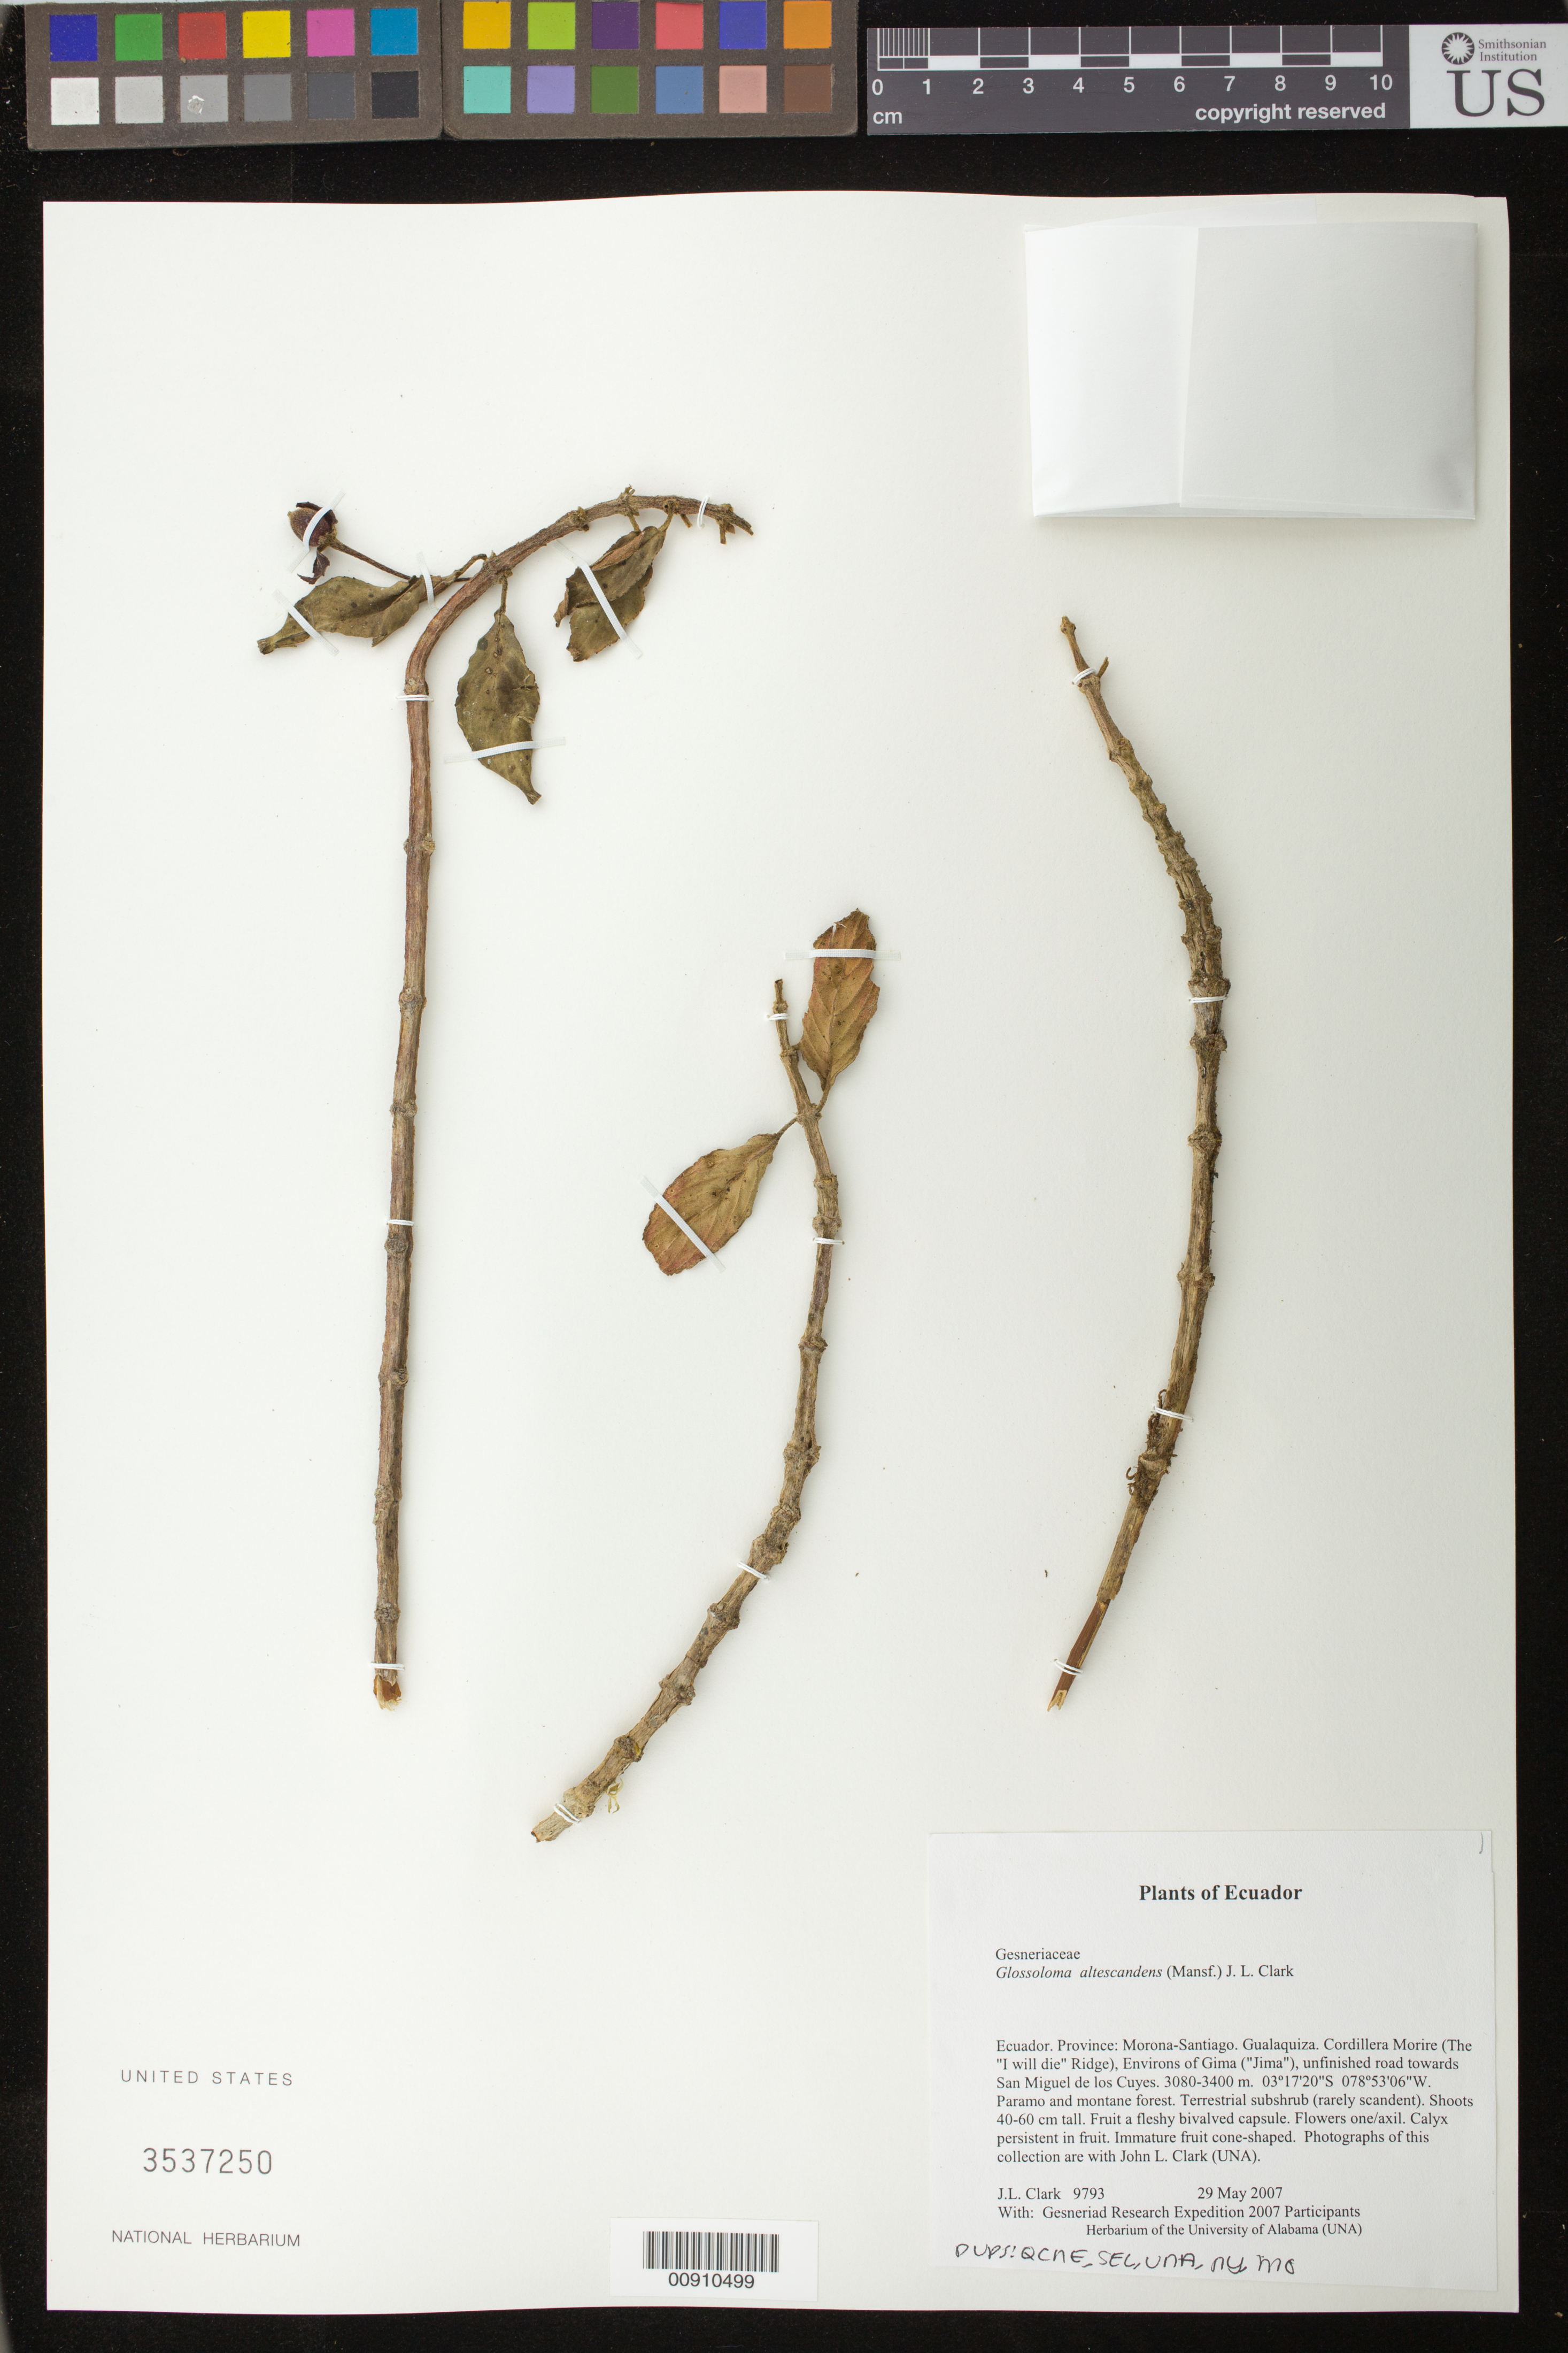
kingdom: Plantae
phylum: Tracheophyta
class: Magnoliopsida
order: Lamiales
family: Gesneriaceae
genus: Glossoloma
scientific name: Glossoloma altescandens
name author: (Mansf.) J.L. Clark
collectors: J. L. Clark & Gesneriad Research Expedition 2007 Participants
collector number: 9793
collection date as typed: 29 May 2007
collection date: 2007-05-29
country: Ecuador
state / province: Morona-Santiago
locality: Gualaquiza. Cordillera Morire (The "I will die" Ridge), Environs of Gima ("Jima"), unfinished road towards San Miguel de los Cuyes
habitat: Paramo and montane forest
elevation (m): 3080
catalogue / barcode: US 3537250